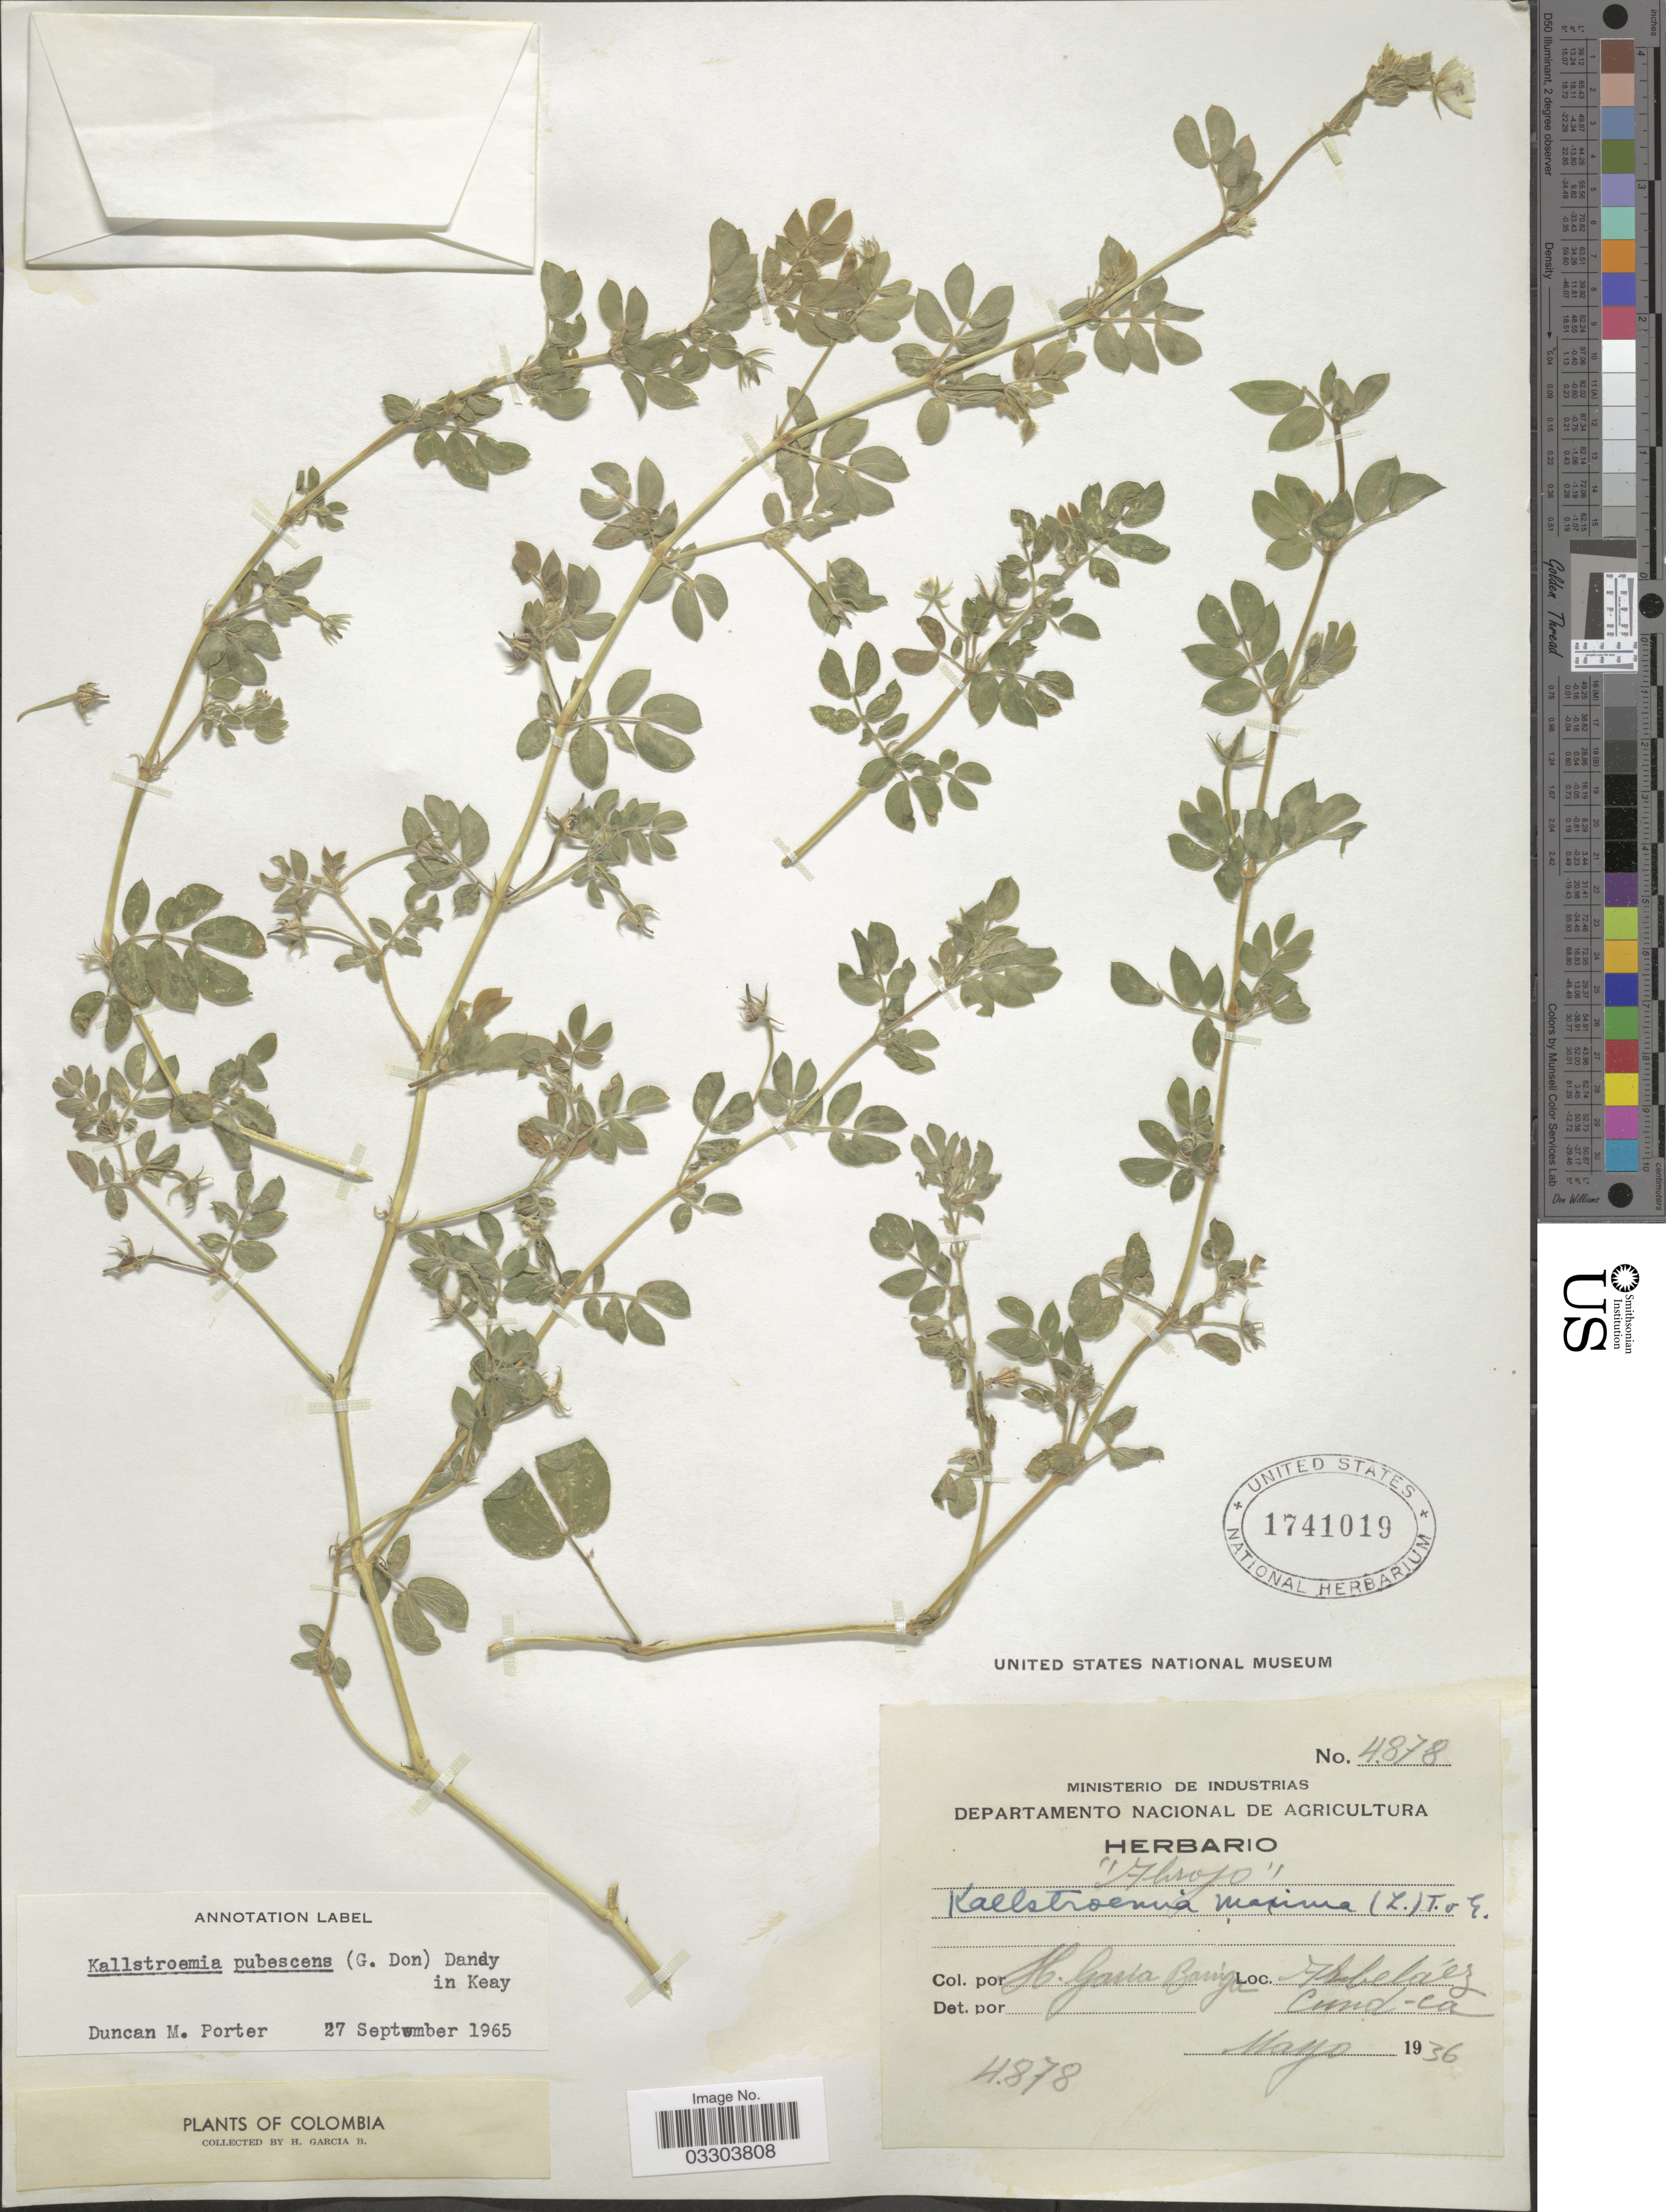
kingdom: Plantae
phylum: Tracheophyta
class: Magnoliopsida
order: Zygophyllales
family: Zygophyllaceae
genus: Kallstroemia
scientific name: Kallstroemia pubescens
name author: (G. Don) Dandy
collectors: H. García B.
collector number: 4878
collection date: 1936-05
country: Colombia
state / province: Cundinamarca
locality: Arbeláez Cund-ca.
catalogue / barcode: US 1741019